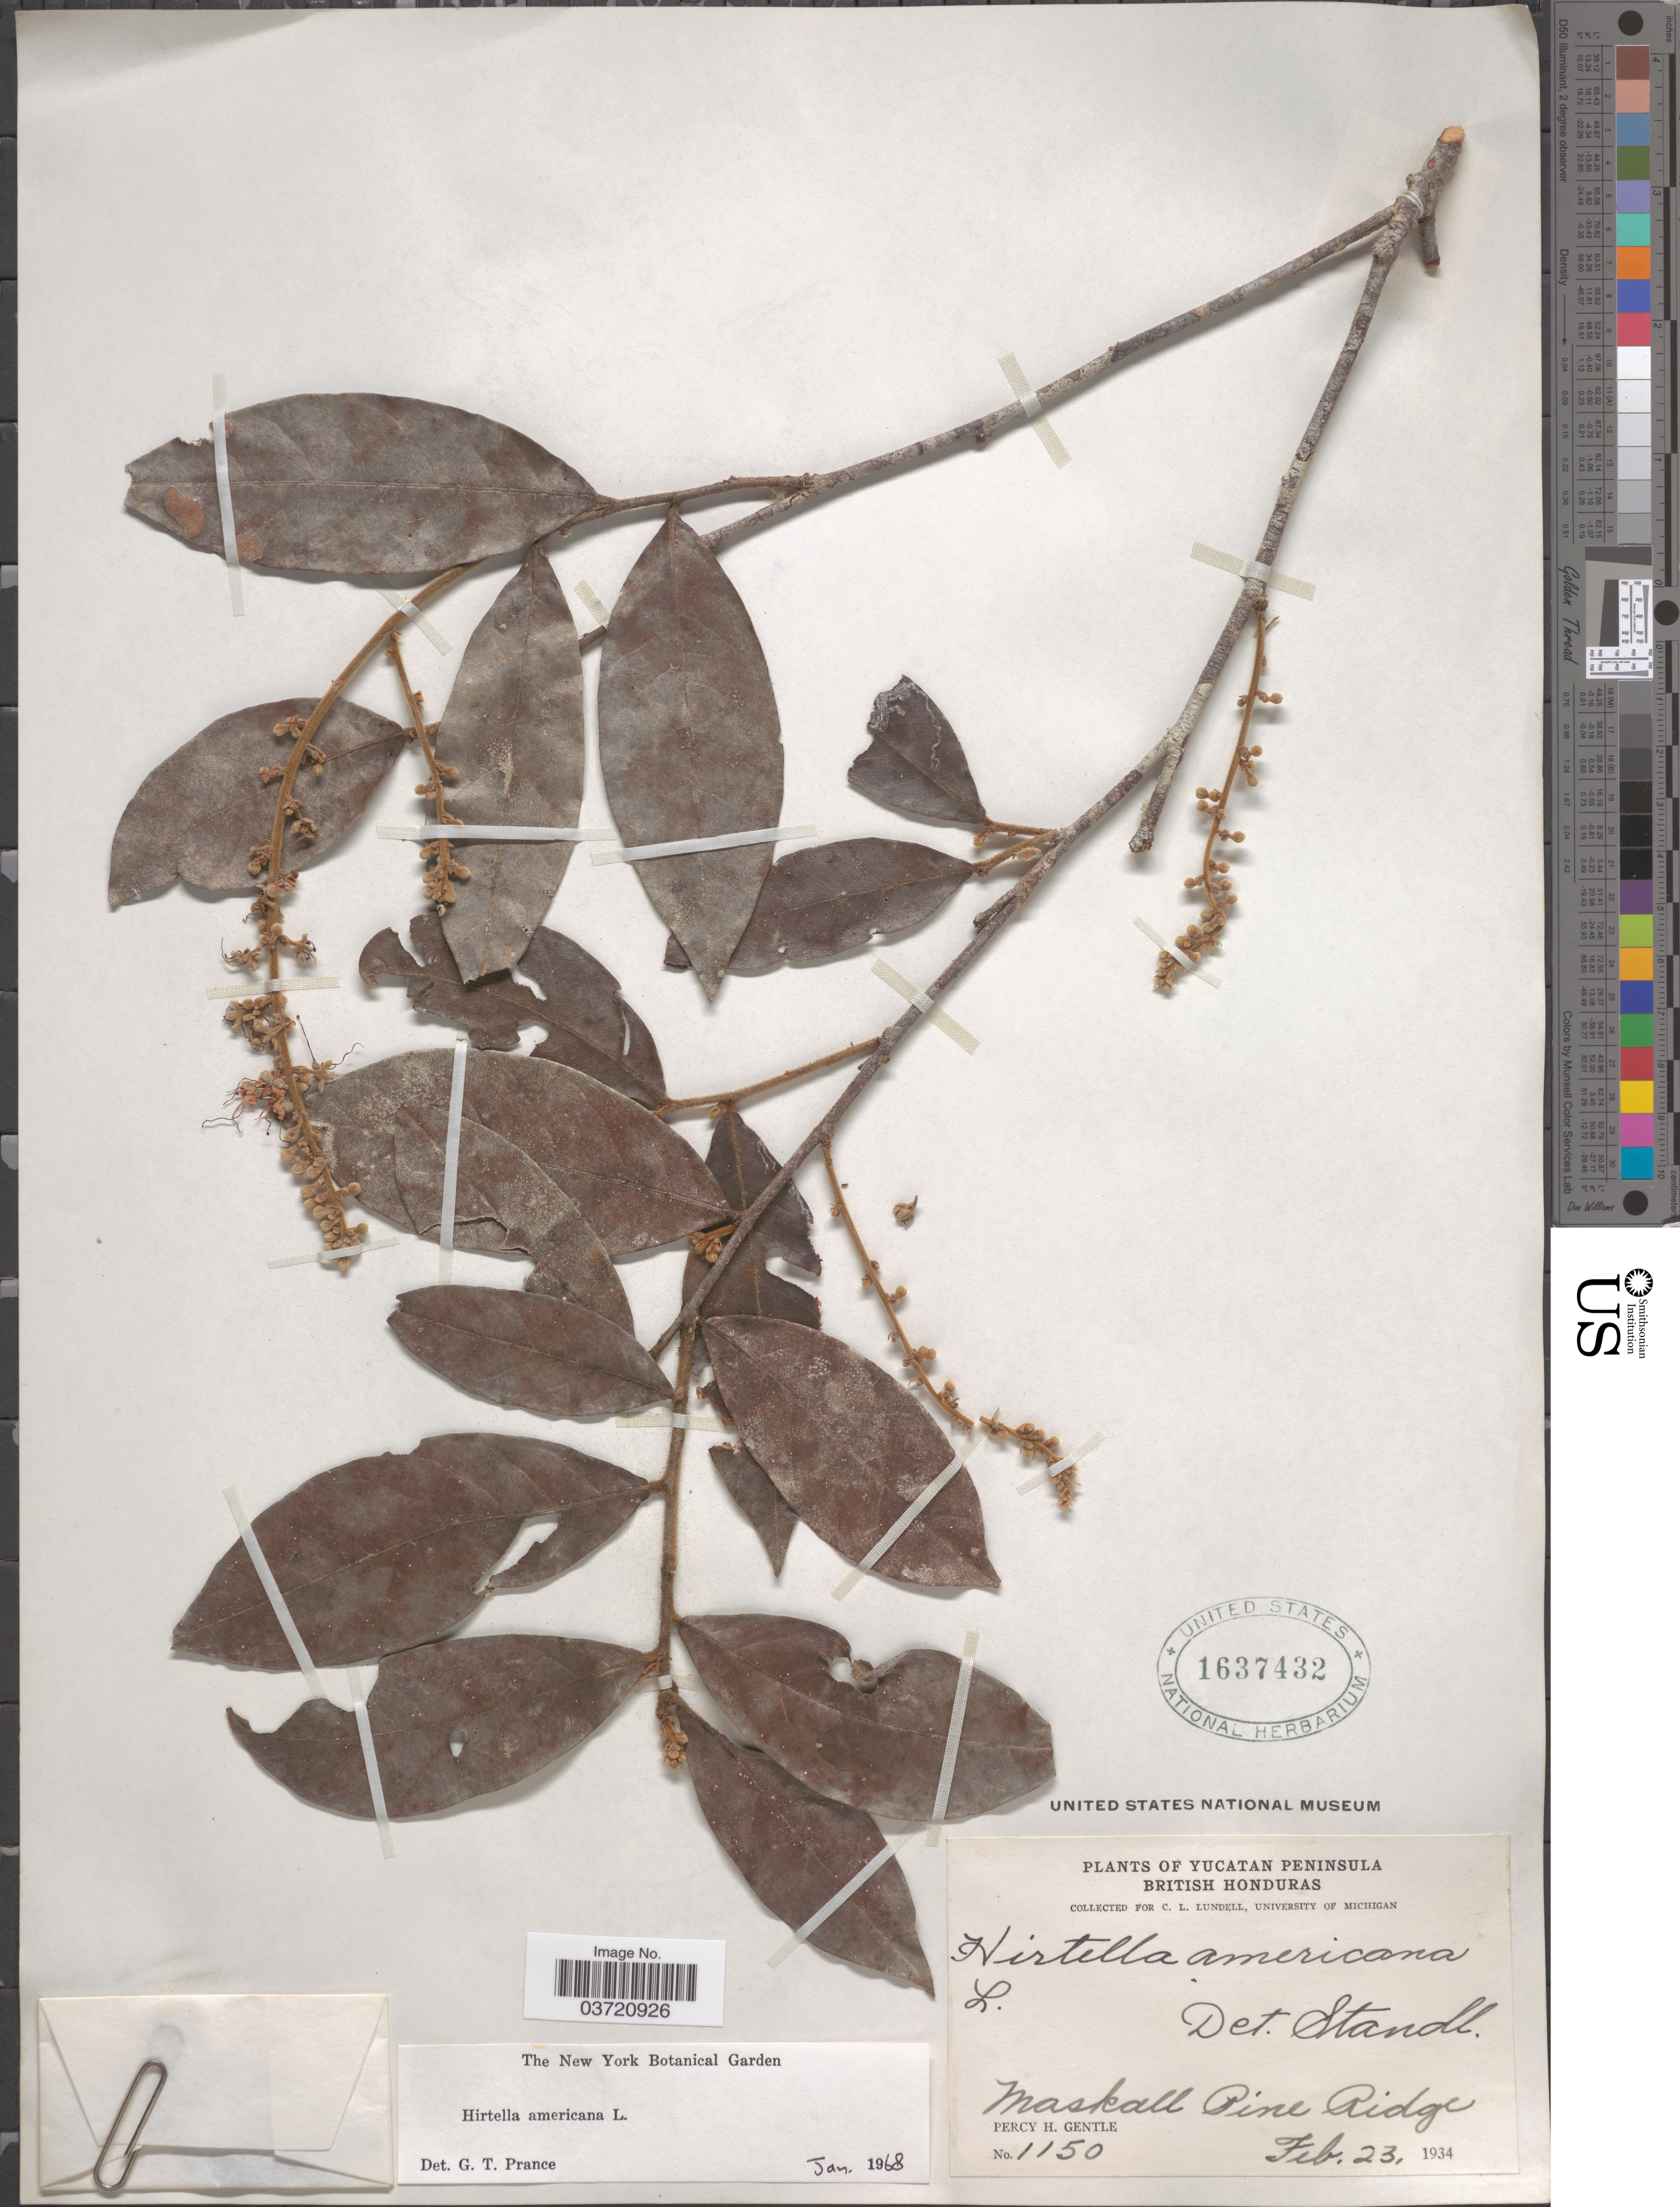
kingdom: Plantae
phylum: Tracheophyta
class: Magnoliopsida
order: Malpighiales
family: Chrysobalanaceae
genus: Hirtella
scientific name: Hirtella americana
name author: L.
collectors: P. H. Gentle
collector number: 1150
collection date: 1934-02-23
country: Belize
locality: Yucatan Peninsula. British Honduras. Maskall Pine Ridge.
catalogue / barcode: US 1637432